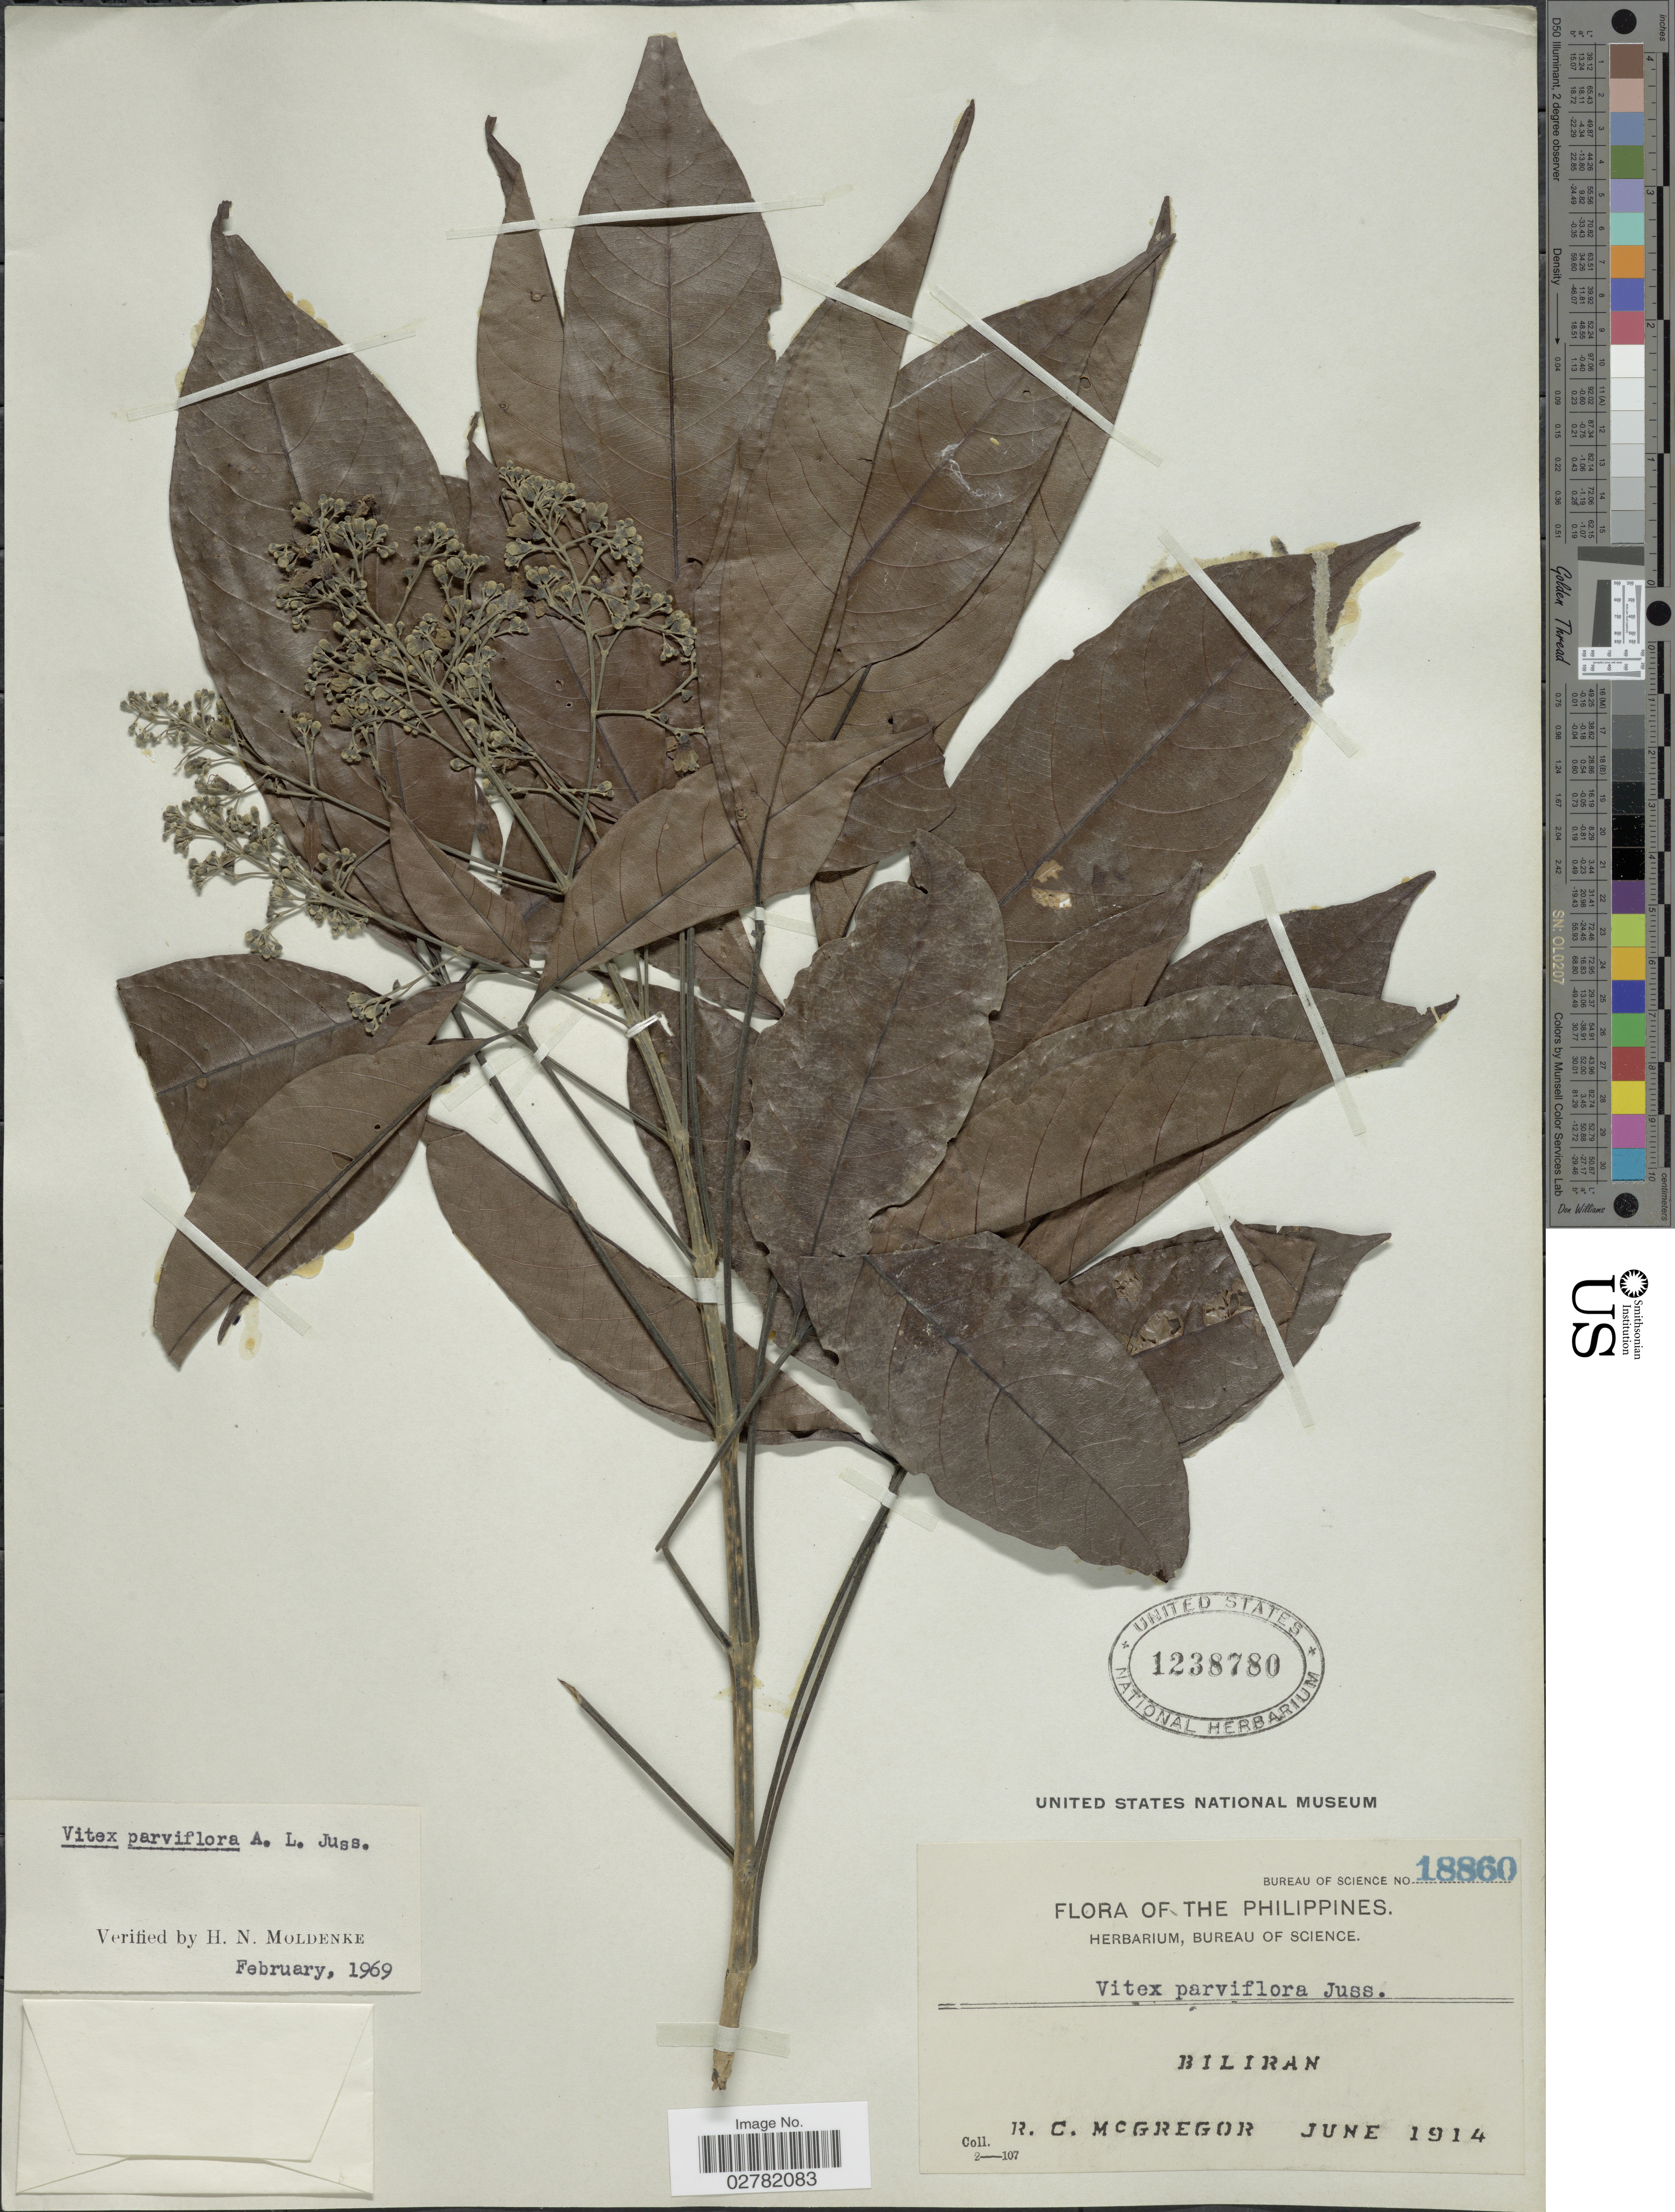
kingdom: Plantae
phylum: Tracheophyta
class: Magnoliopsida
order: Lamiales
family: Lamiaceae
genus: Vitex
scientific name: Vitex parviflora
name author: Juss.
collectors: R. C. McGregor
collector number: Bureau of Science 18860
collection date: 1914-06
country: Philippines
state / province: Eastern Visayas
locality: Biliran.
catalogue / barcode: US 1238780